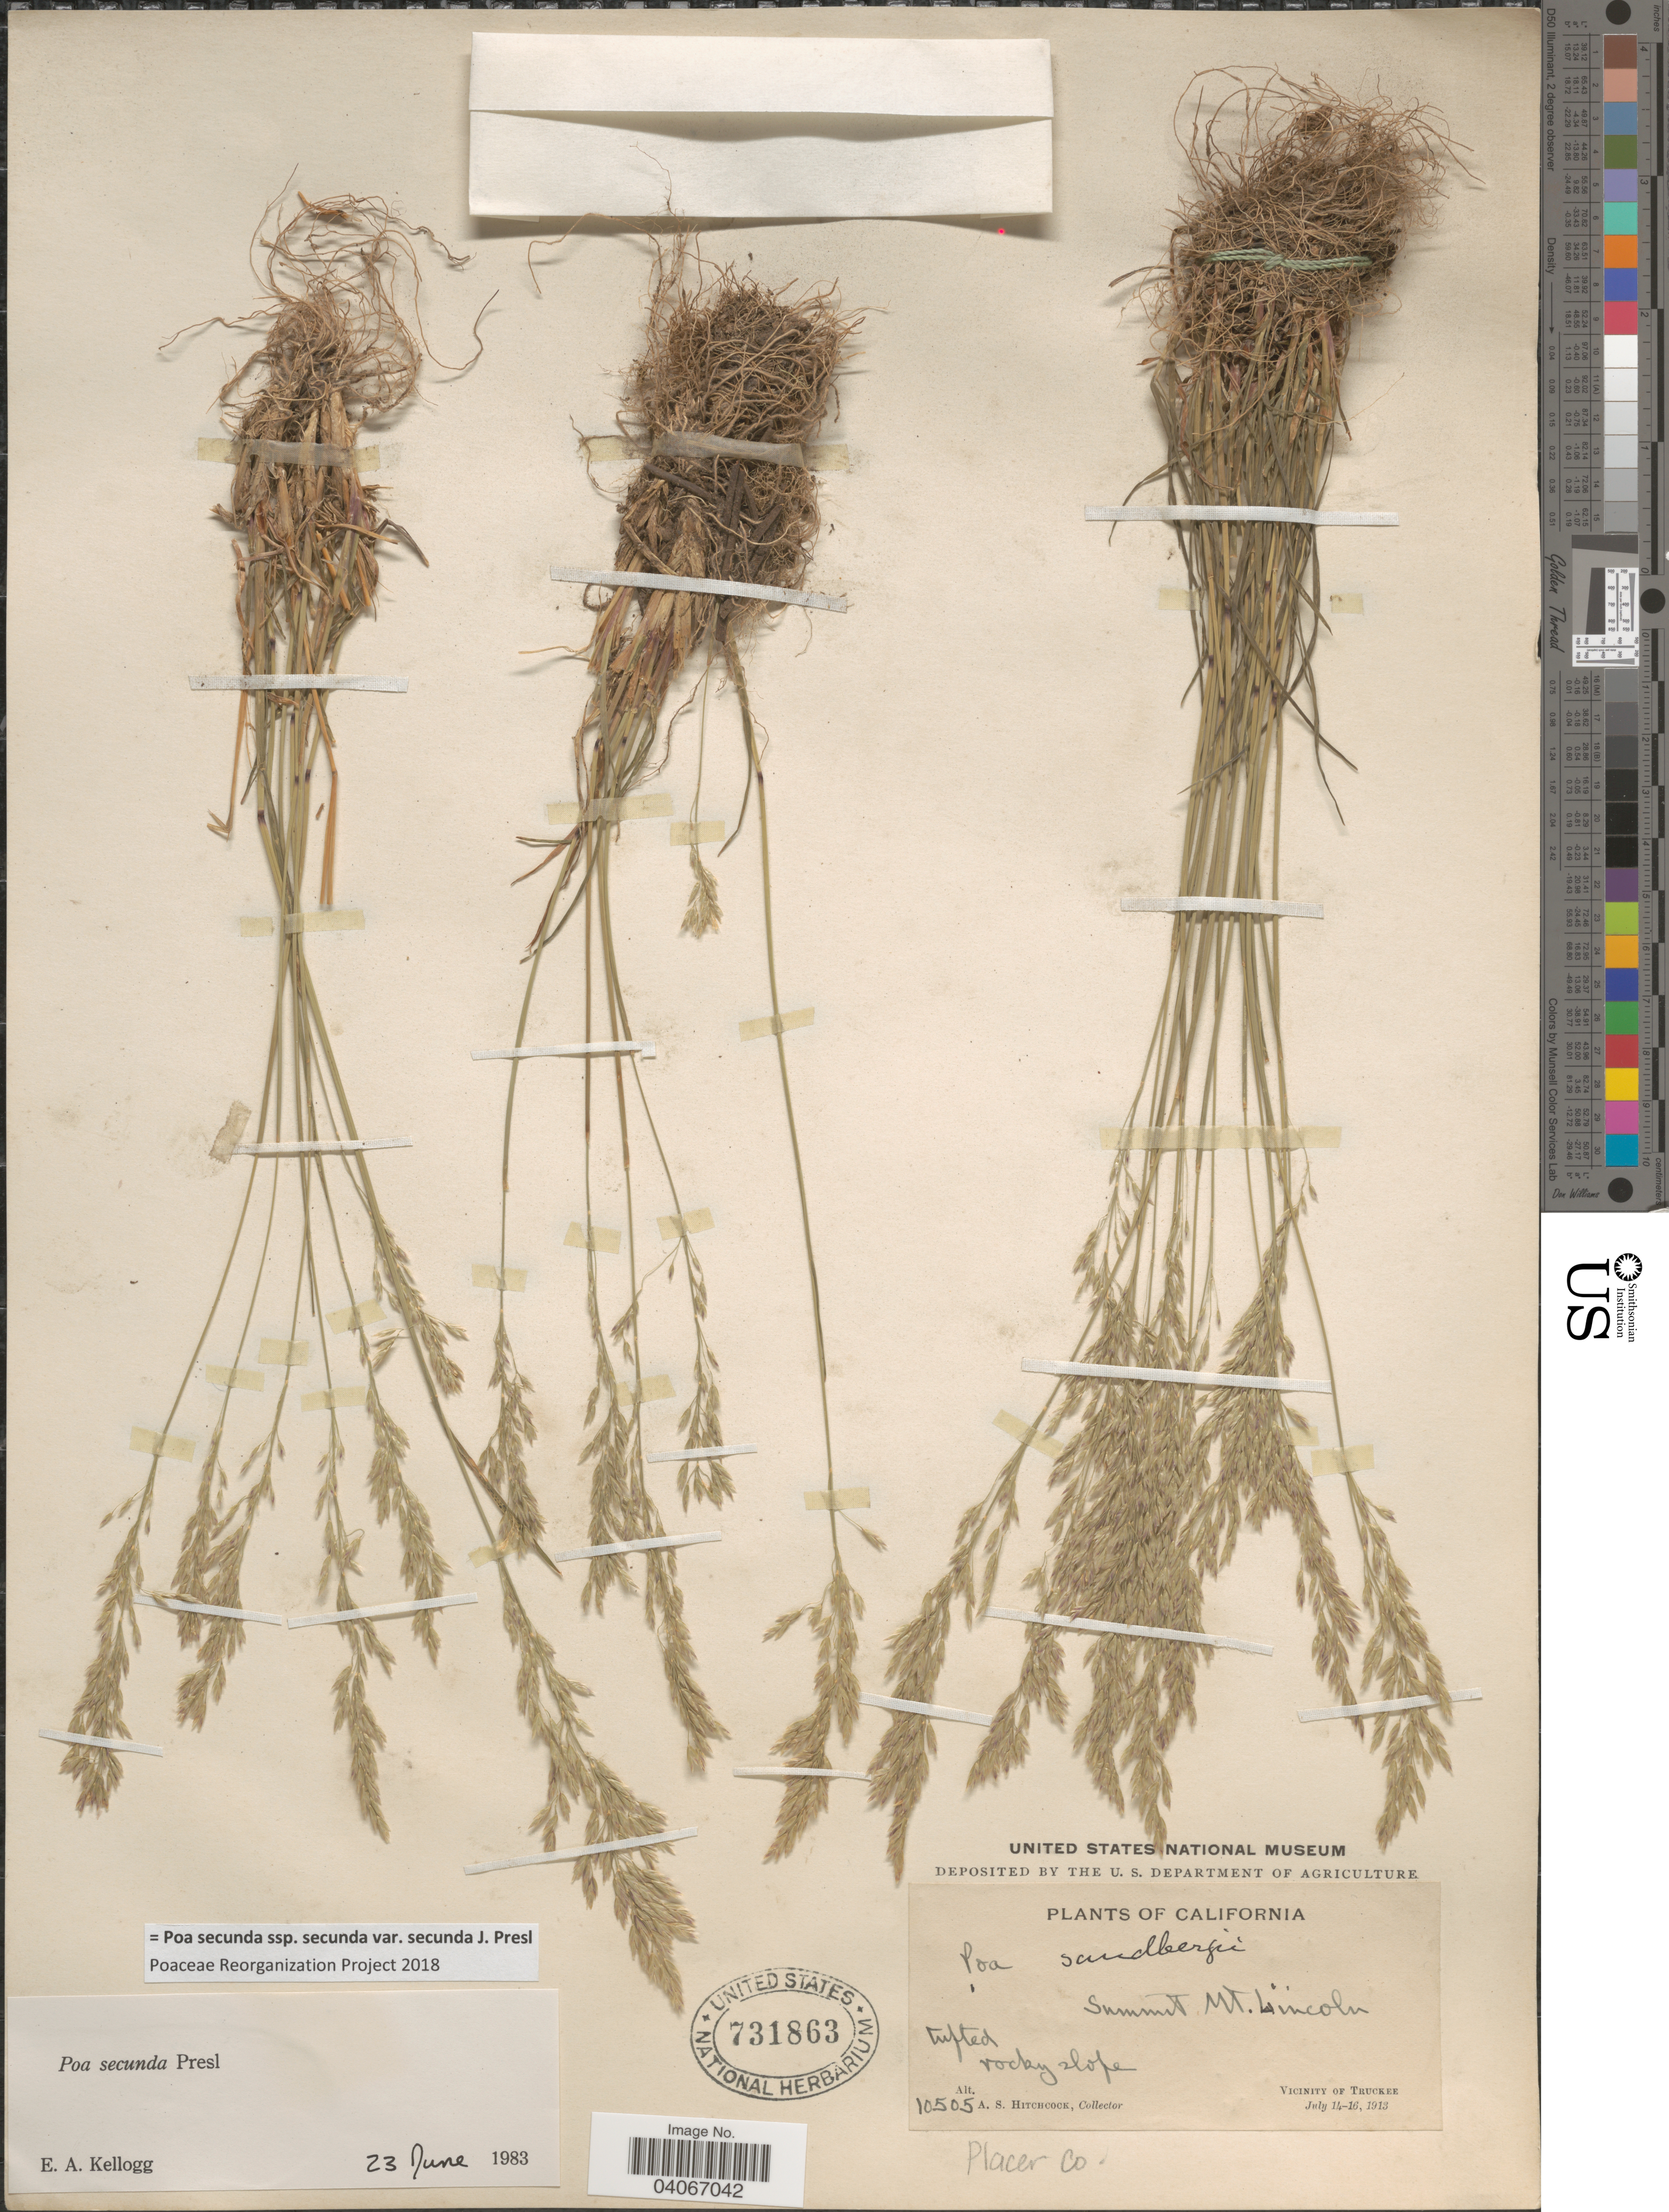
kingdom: Plantae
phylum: Tracheophyta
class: Liliopsida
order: Poales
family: Poaceae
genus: Poa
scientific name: Poa secunda subsp. secunda var. secunda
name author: J. Presl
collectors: A. S. Hitchcock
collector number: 10505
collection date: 1913-07-14/1913-07-16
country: United States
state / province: California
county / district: Placer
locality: Summit Mt. Lincoln. Tufted rocky slope. Vicinity of Truckee. Placer Co.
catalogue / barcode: US 731863